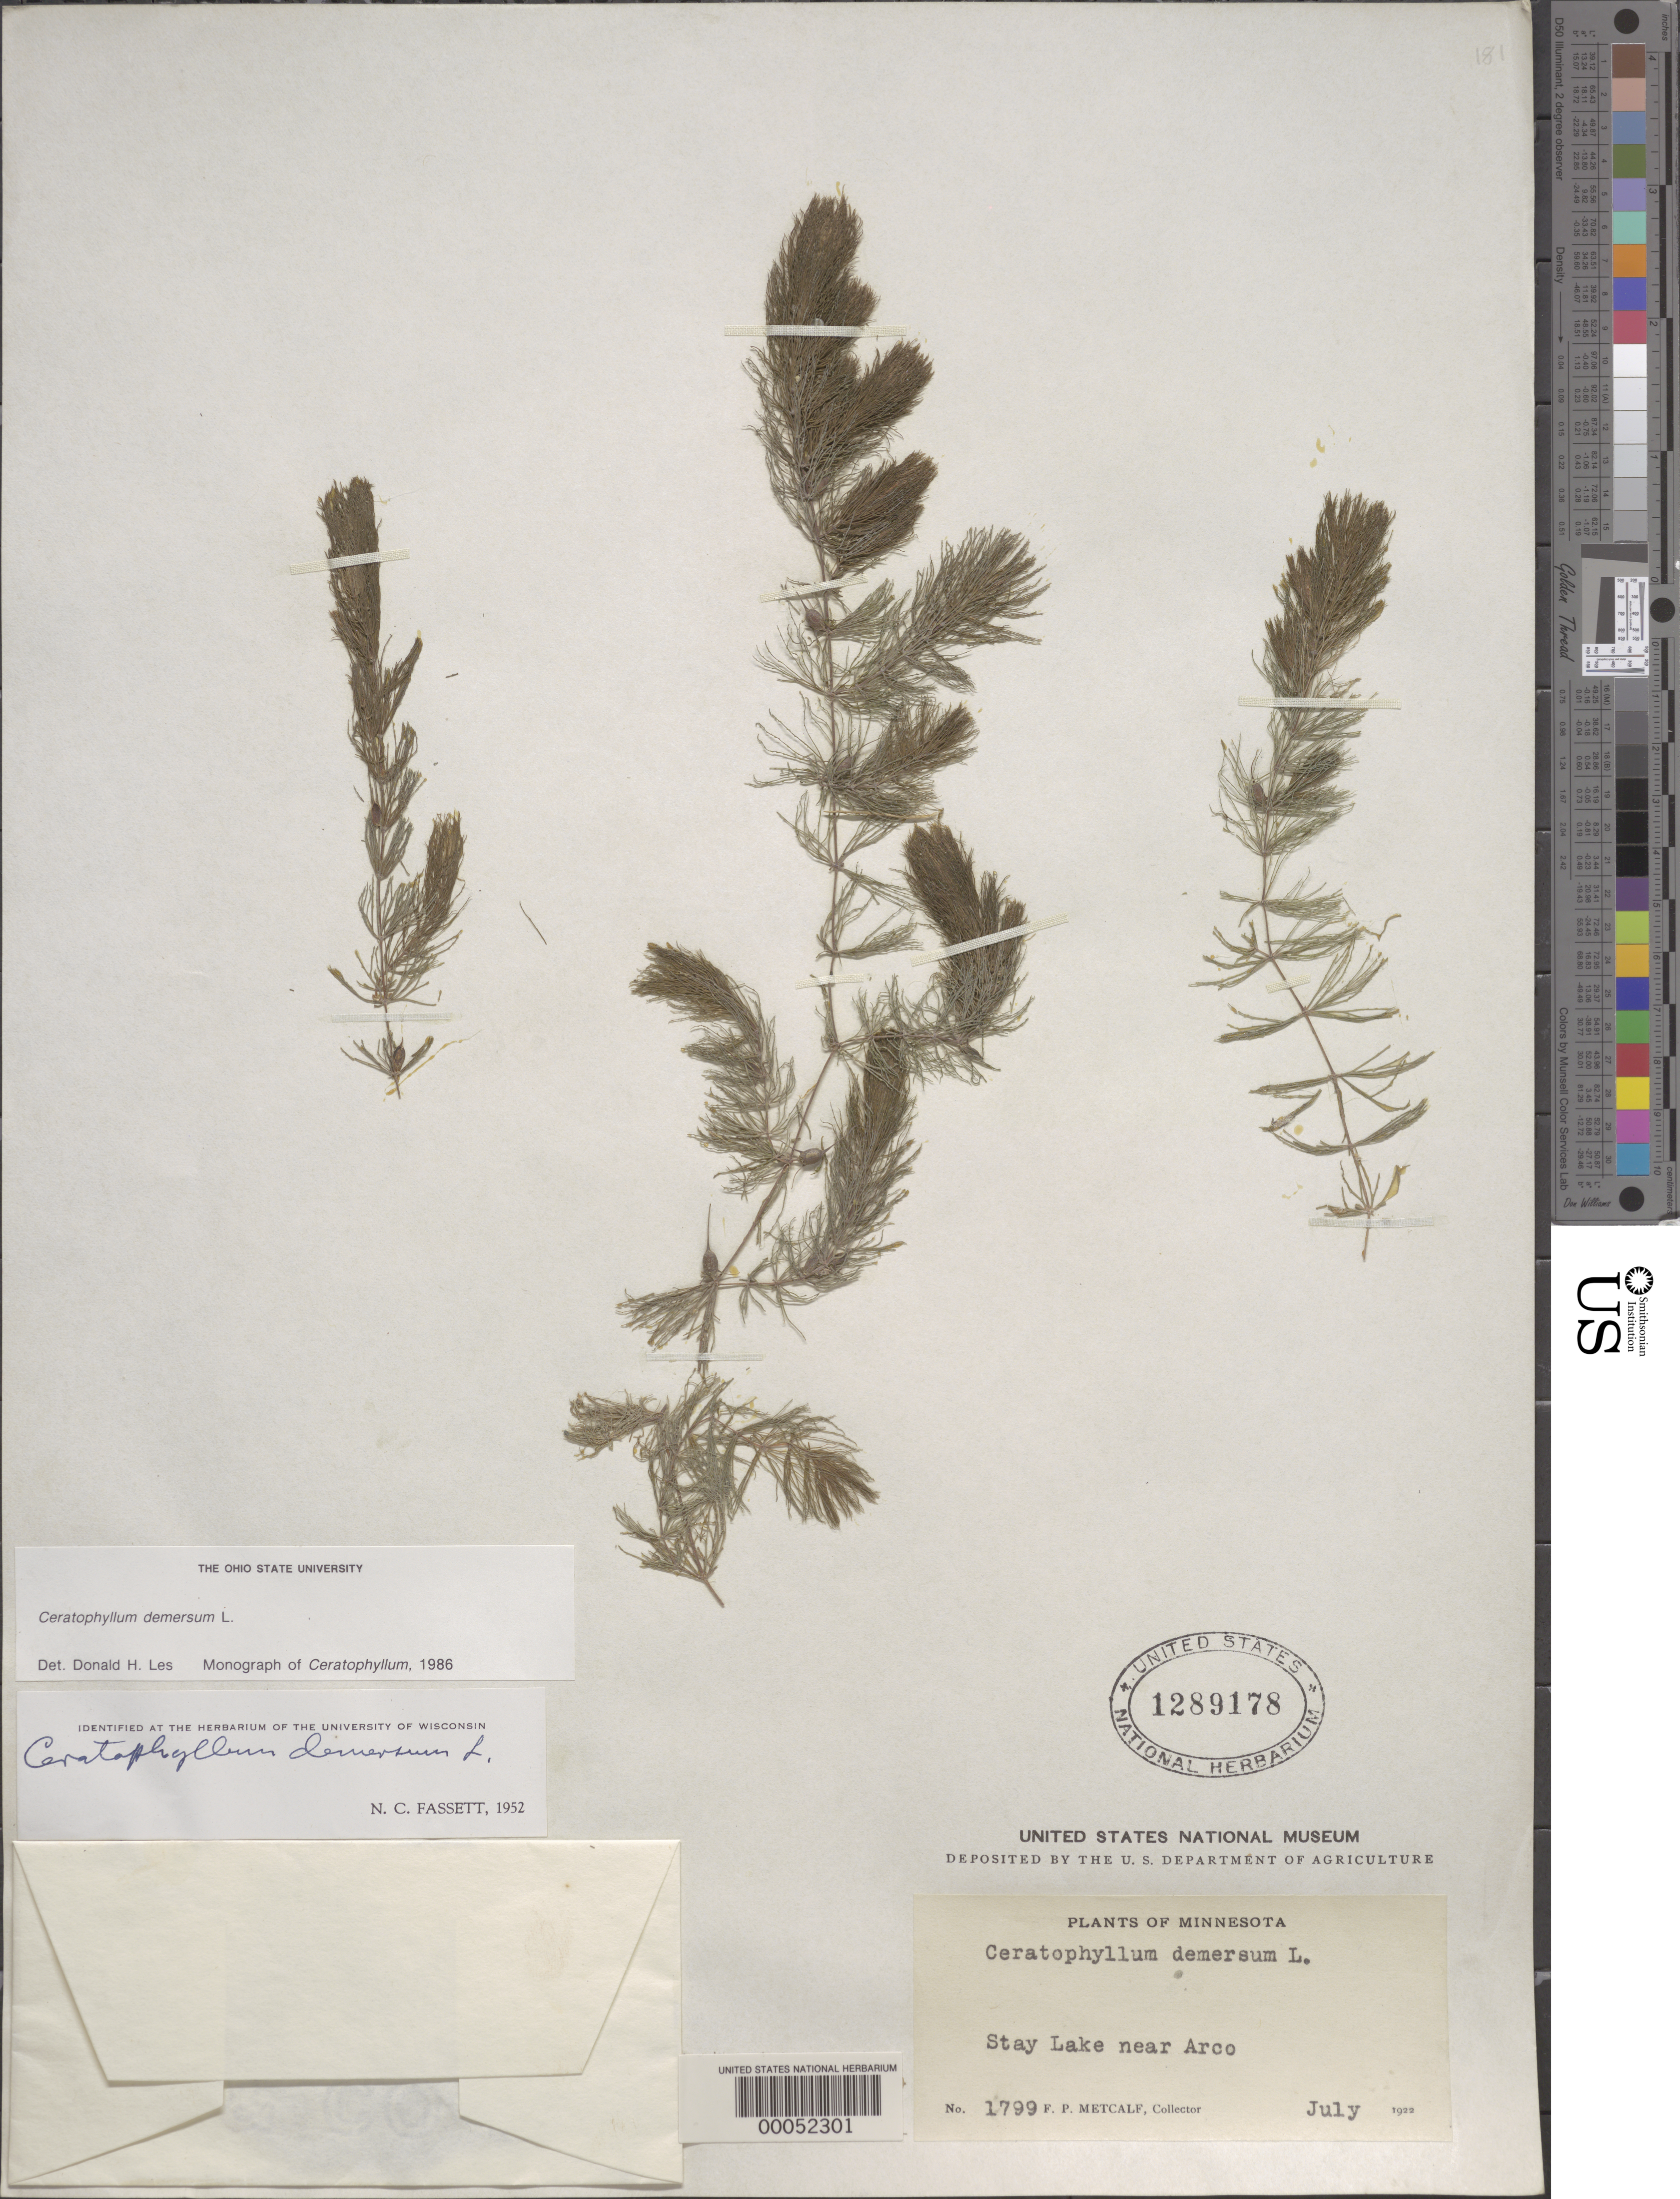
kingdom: Plantae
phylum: Tracheophyta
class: Magnoliopsida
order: Ceratophyllales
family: Ceratophyllaceae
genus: Ceratophyllum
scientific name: Ceratophyllum demersum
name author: L.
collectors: F. Metcalf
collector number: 1799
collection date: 1922-07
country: United States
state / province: Minnesota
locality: Stay Lake near Arco.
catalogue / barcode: US 1289178